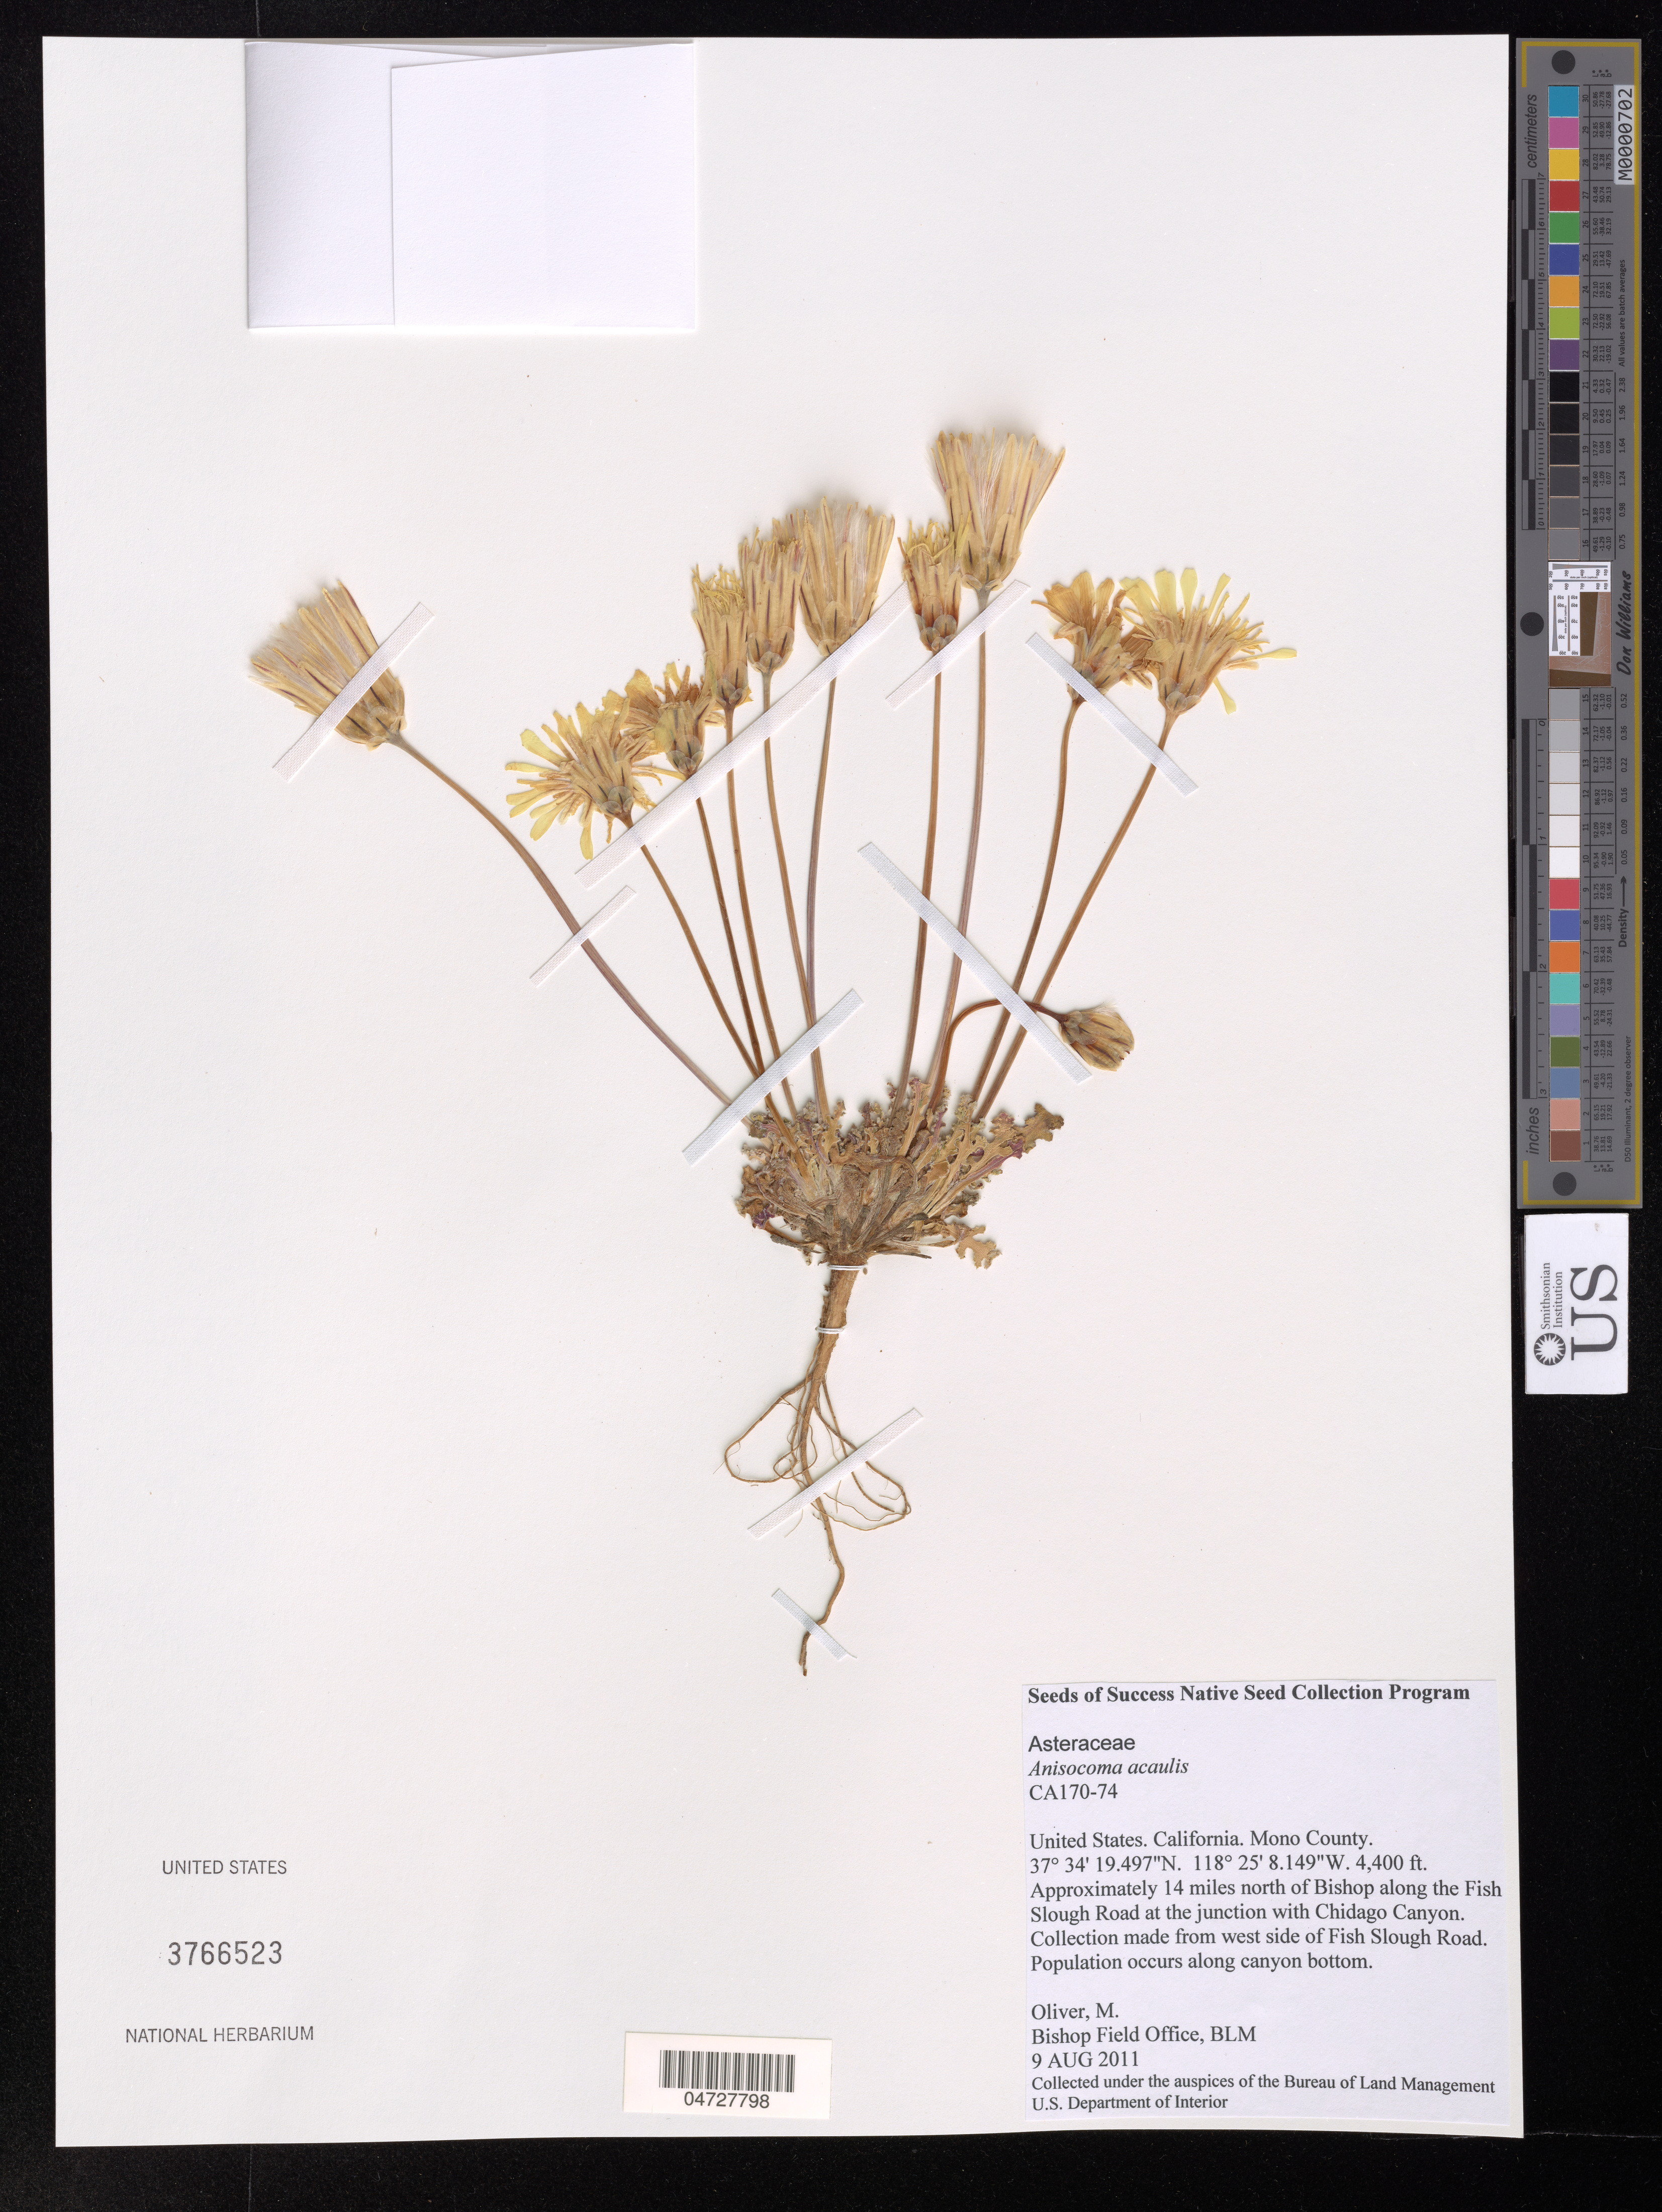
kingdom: Plantae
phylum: Tracheophyta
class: Magnoliopsida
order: Asterales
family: Asteraceae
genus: Anisocoma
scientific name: Anisocoma acaulis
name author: Torr. & A. Gray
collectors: M. Oliver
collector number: CA170-74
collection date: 2011-08-09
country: United States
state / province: California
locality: Mono County, 14 miles north of Bishop along the Fish Slough Road at the junction with Chidago Canyon.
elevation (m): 1341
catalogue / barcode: US 3766523